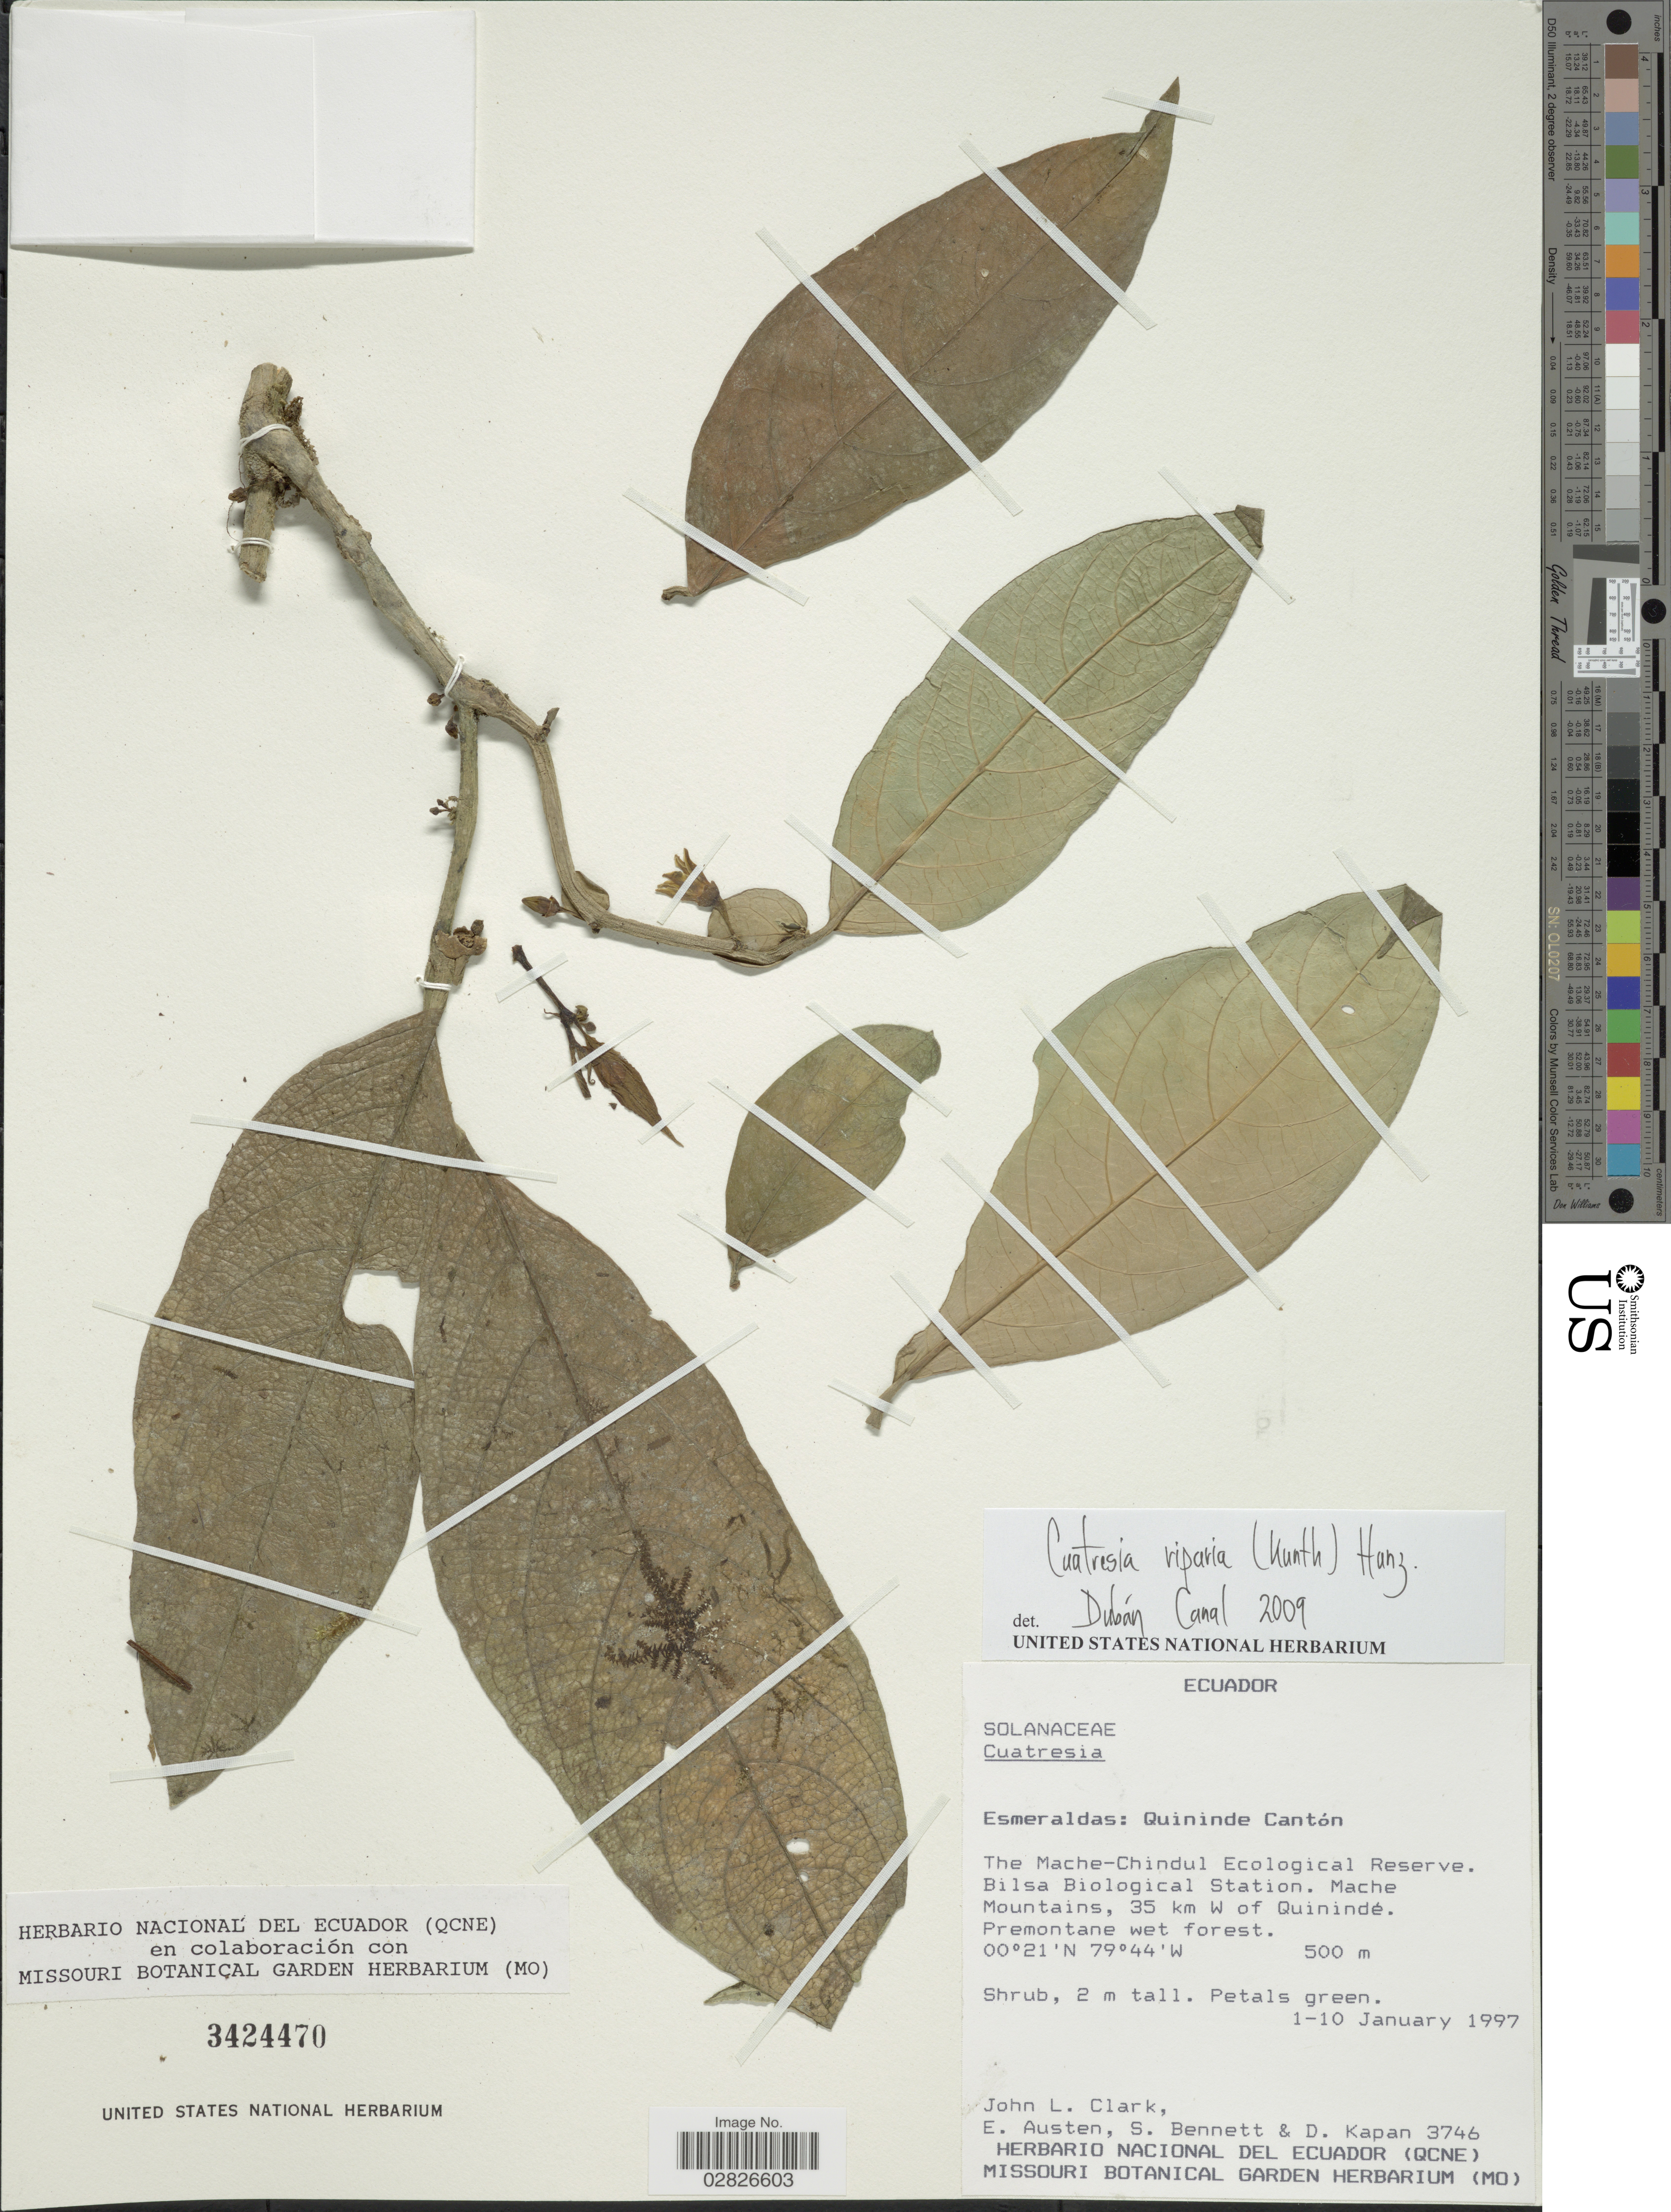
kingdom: Plantae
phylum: Tracheophyta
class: Magnoliopsida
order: Solanales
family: Solanaceae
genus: Cuatresia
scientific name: Cuatresia riparia var. riparia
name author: (Kunth) Hunz.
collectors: J. L. Clark, E. Austen, S. Bennett & D. Kapan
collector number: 3746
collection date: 1997-01-01/1997-01-10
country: Ecuador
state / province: Esmeraldas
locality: Quininde Cantón, The Mache-Chindul Ecological Reserve, Bilsa Biological Station, Mache Mountains, 35 km W of Quinindé.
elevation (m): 500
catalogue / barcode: US 3424470